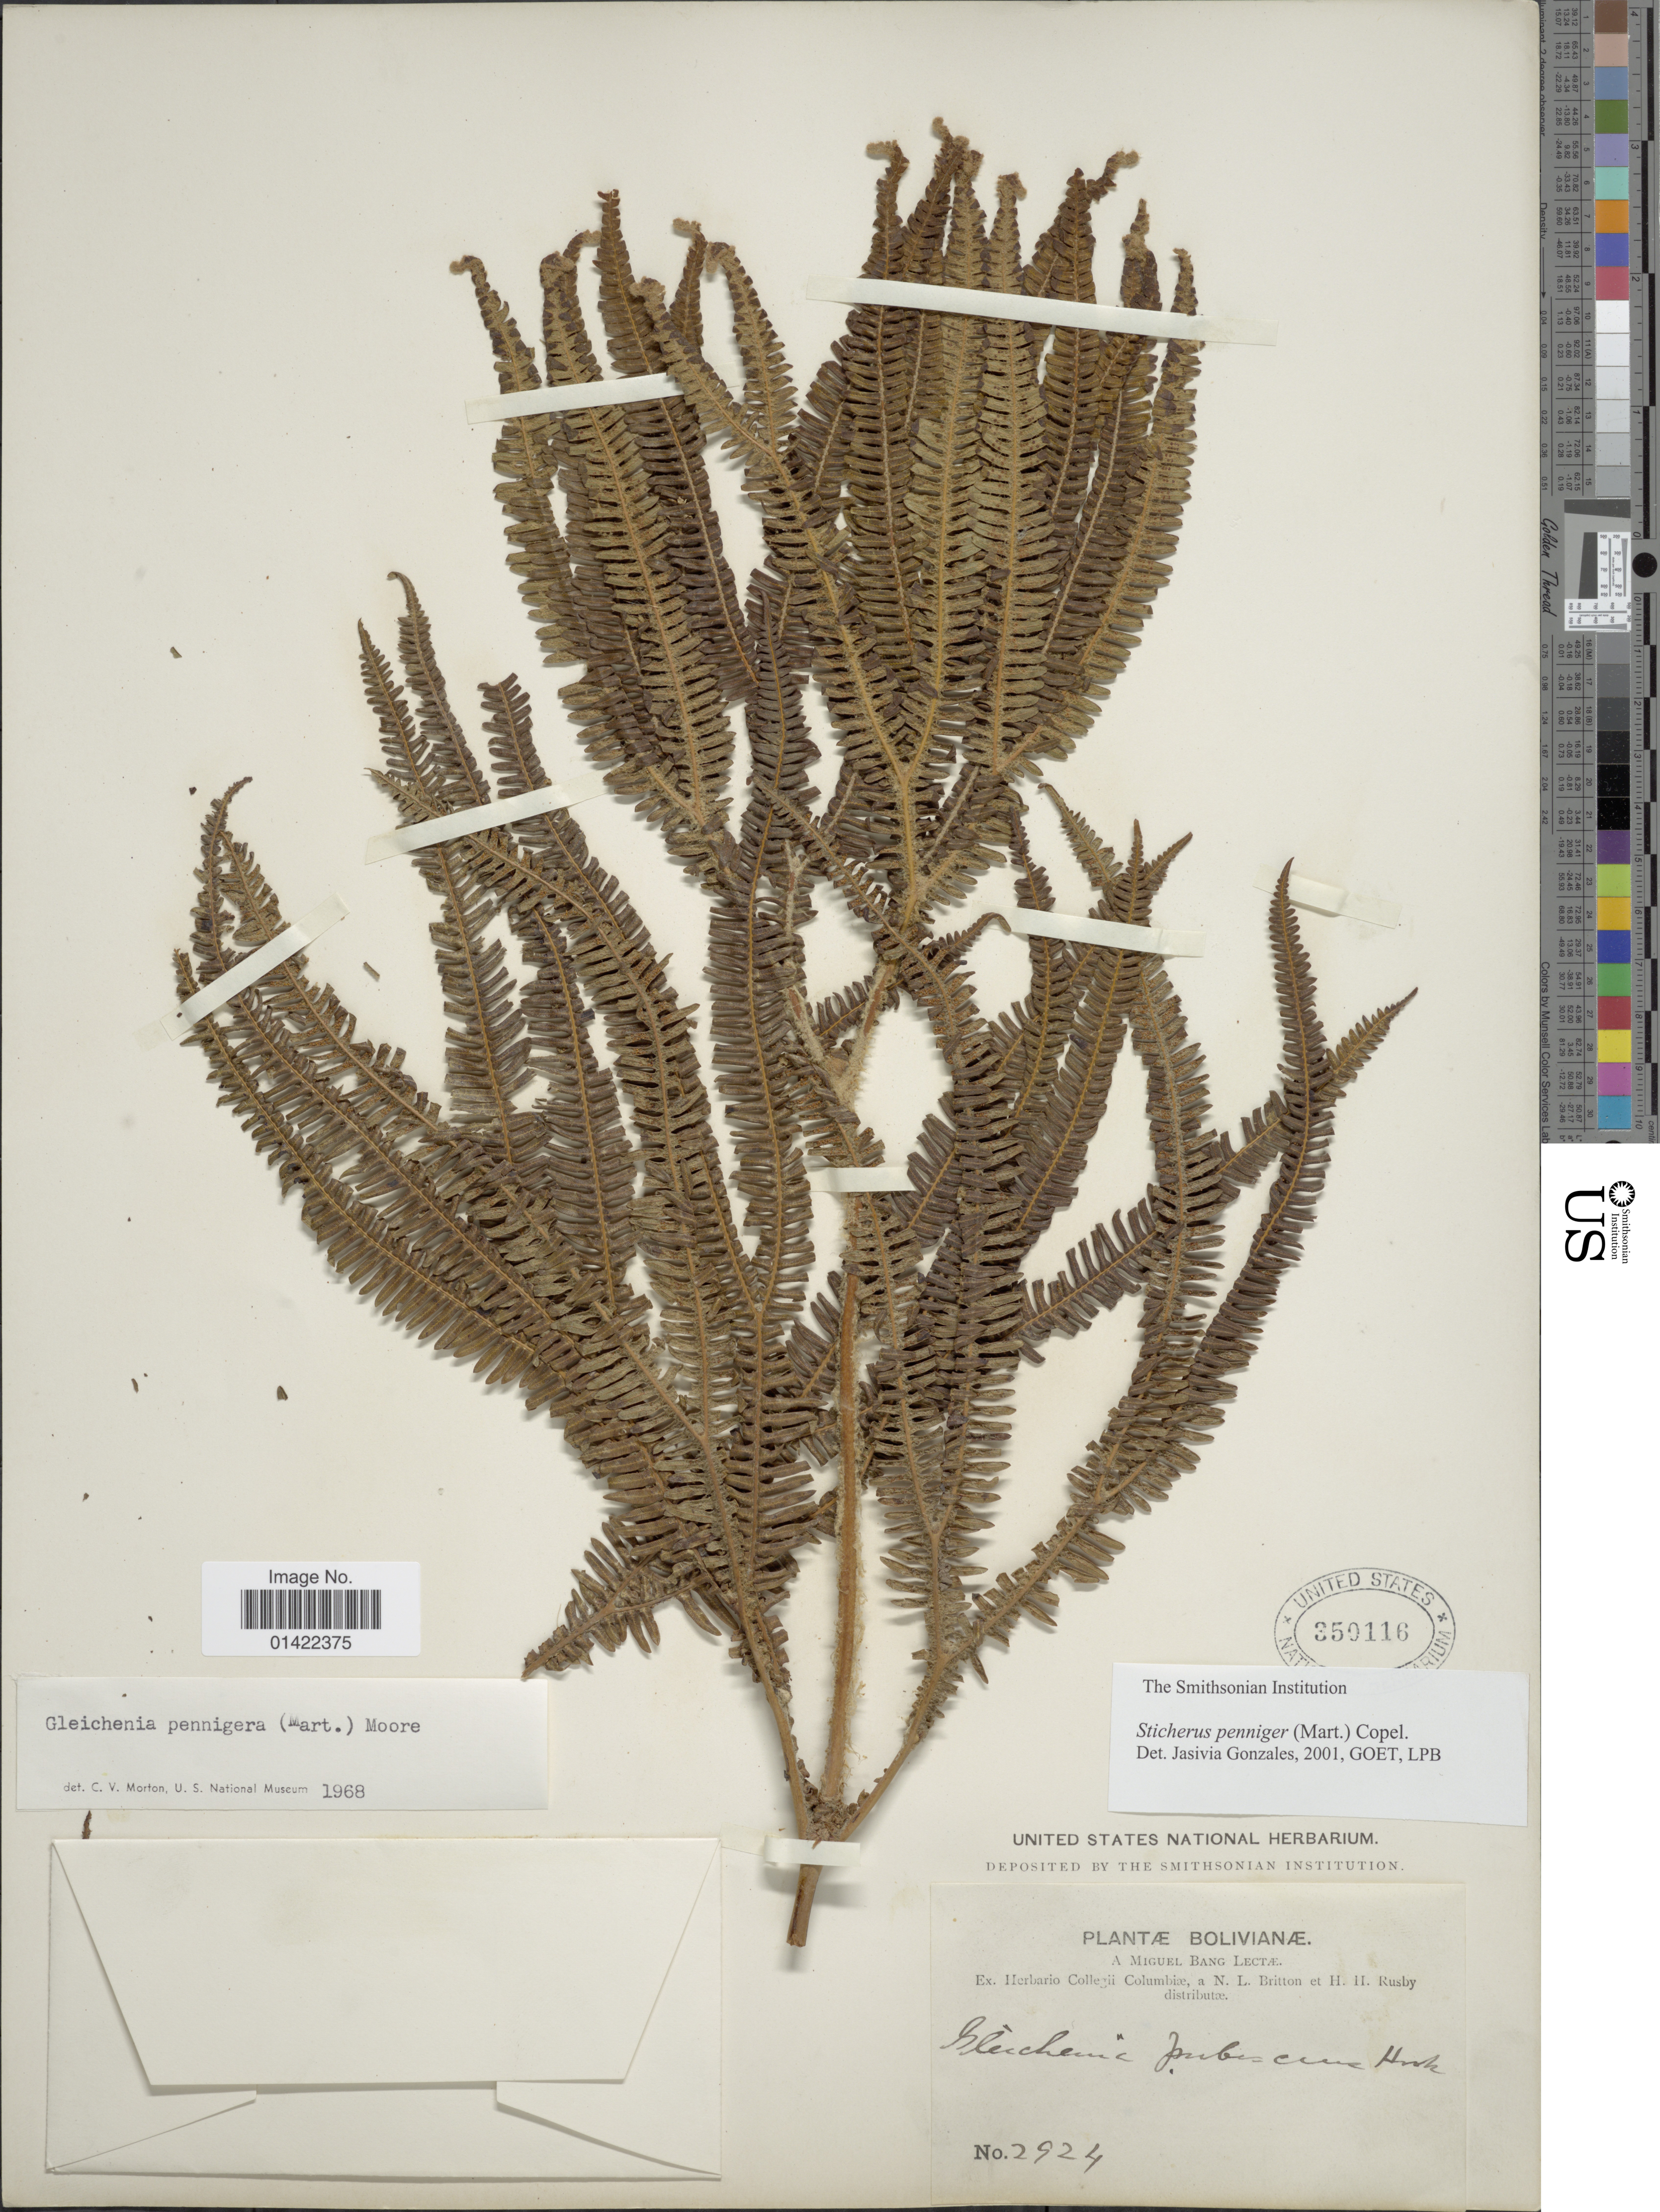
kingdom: Plantae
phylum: Tracheophyta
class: Polypodiopsida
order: Gleicheniales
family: Gleicheniaceae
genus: Sticherus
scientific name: Sticherus pruinosus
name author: (Mart.) Ching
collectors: M. Bang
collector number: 2924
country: Bolivia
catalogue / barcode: US 350116